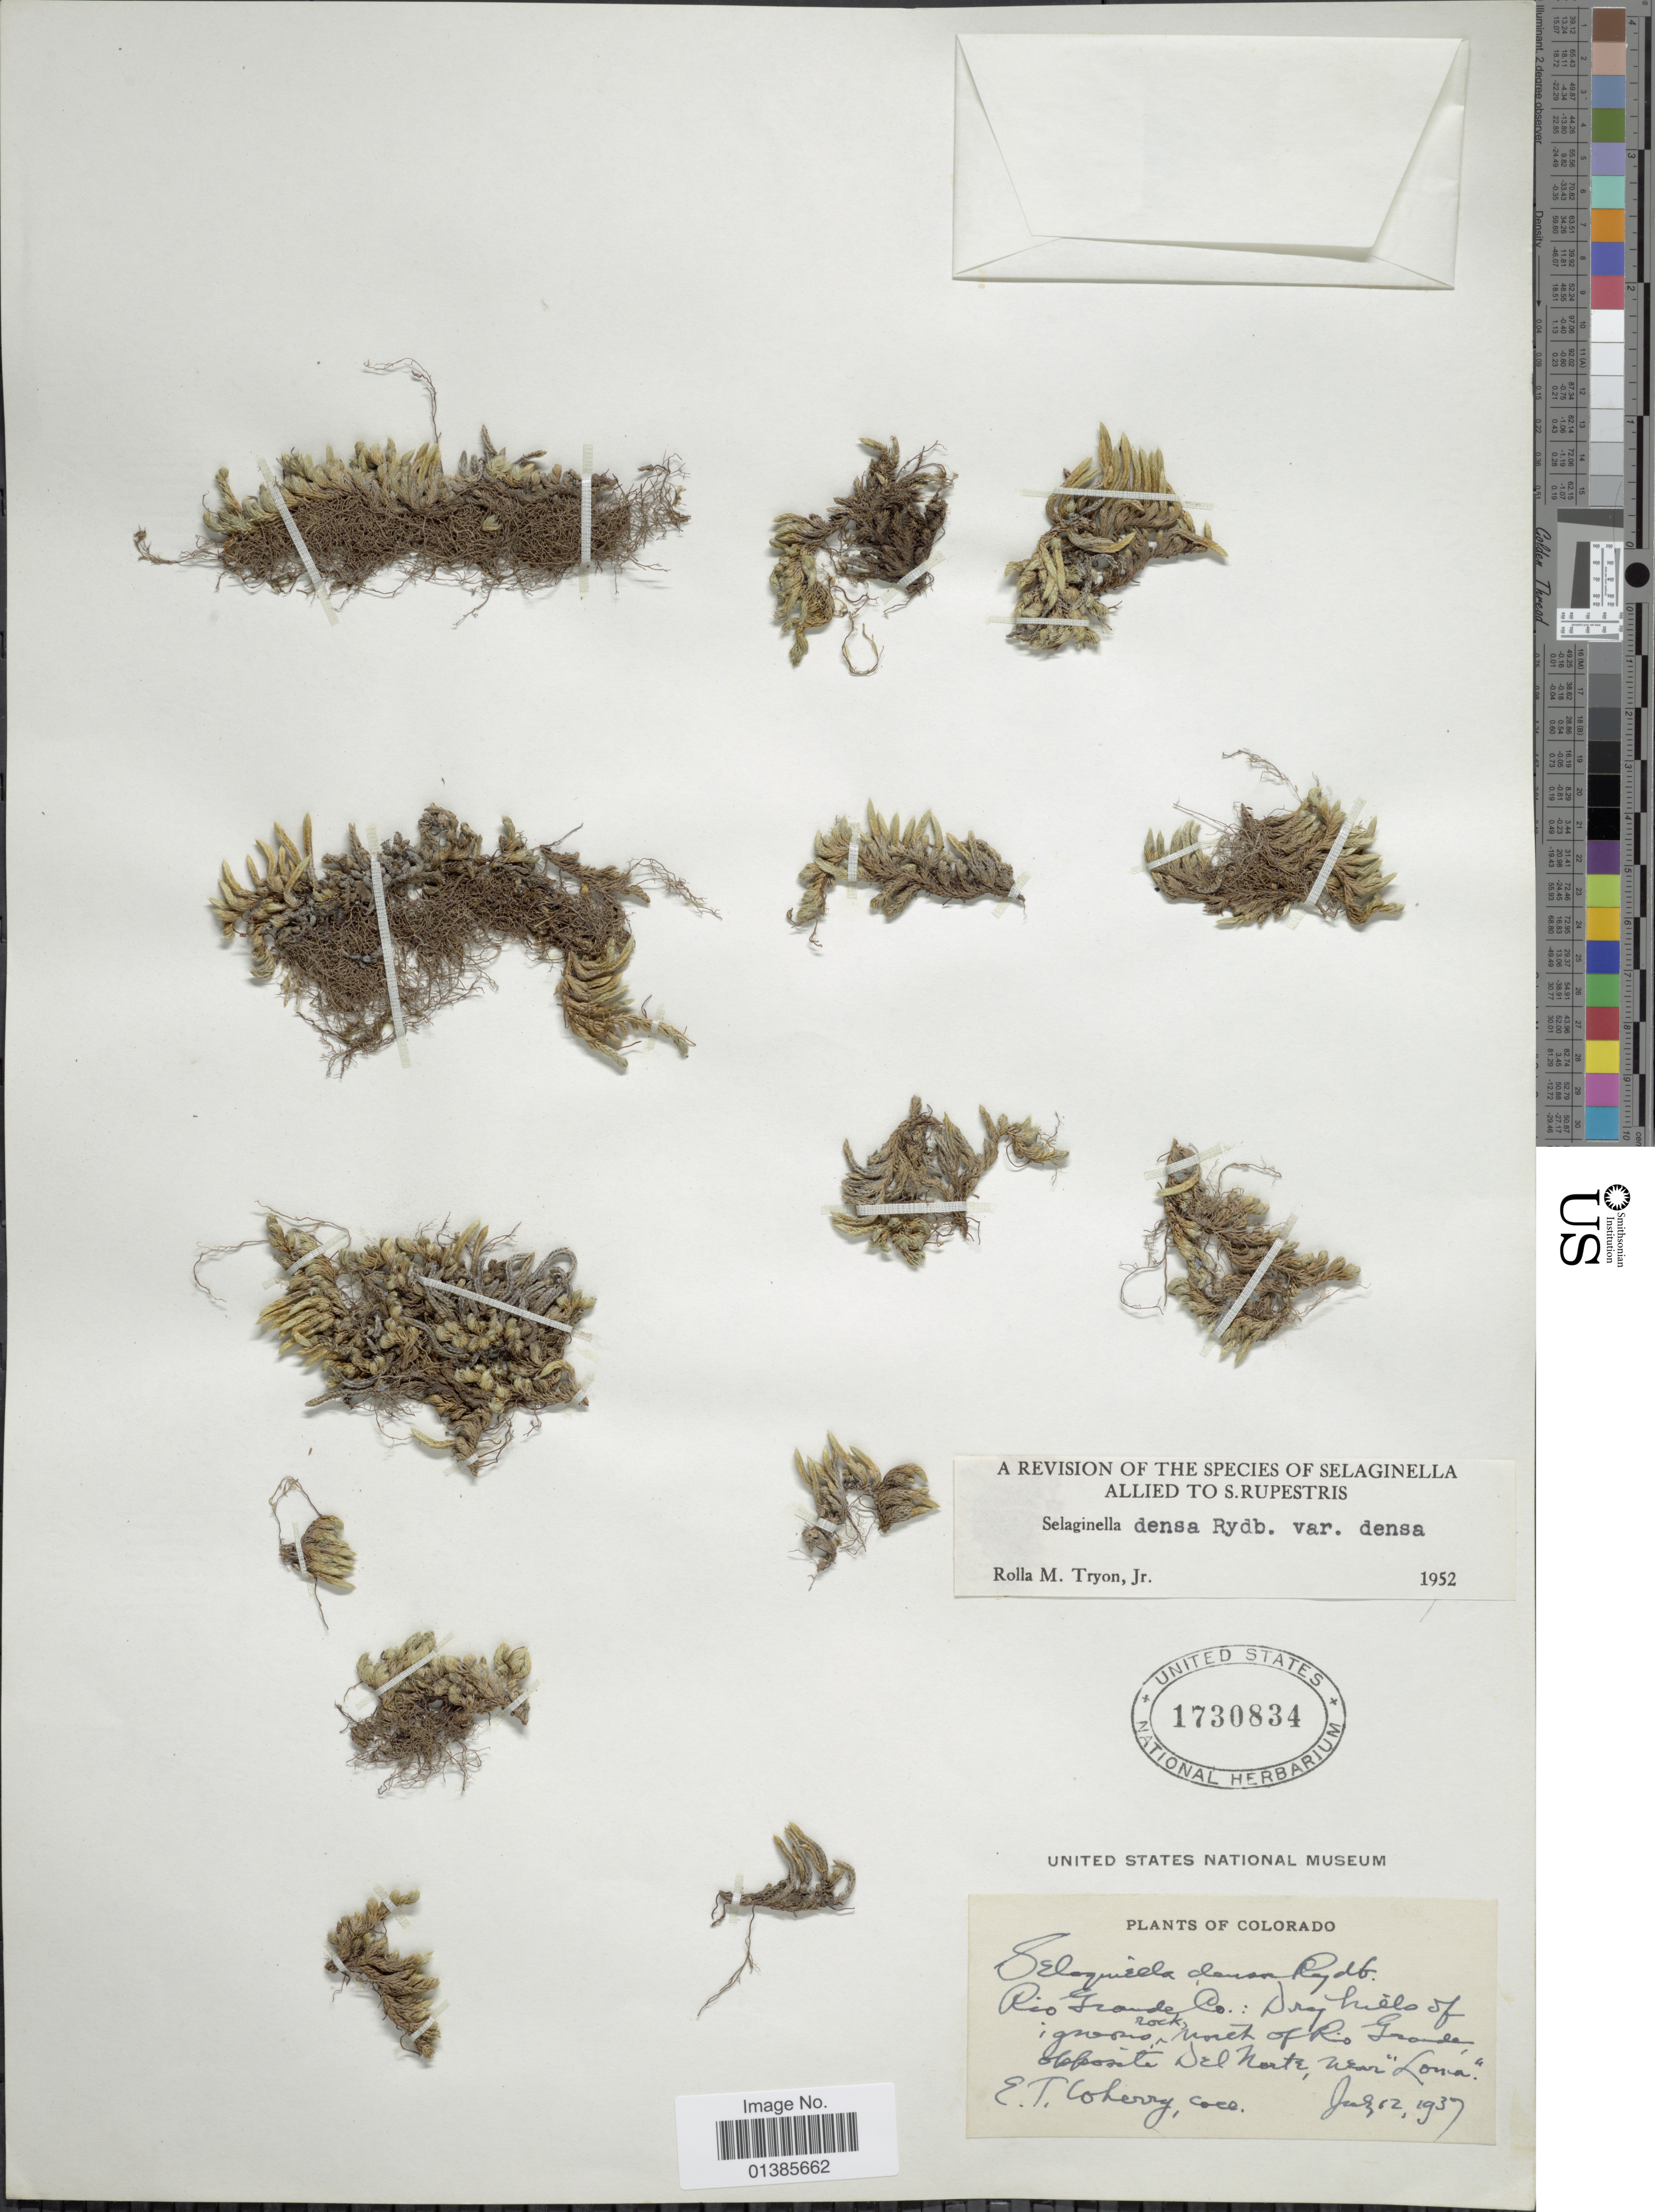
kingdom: Plantae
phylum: Tracheophyta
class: Lycopodiopsida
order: Selaginellales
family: Selaginellaceae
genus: Selaginella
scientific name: Selaginella densa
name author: Rydb.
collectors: E. T. Wherry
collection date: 1937-06-12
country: United States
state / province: Colorado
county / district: Rio Grande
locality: Rio Grande Co.: Dry hills of igneous rock, noret of Rio Grande opposite Del Norte near "Lonia".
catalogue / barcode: US 1730834